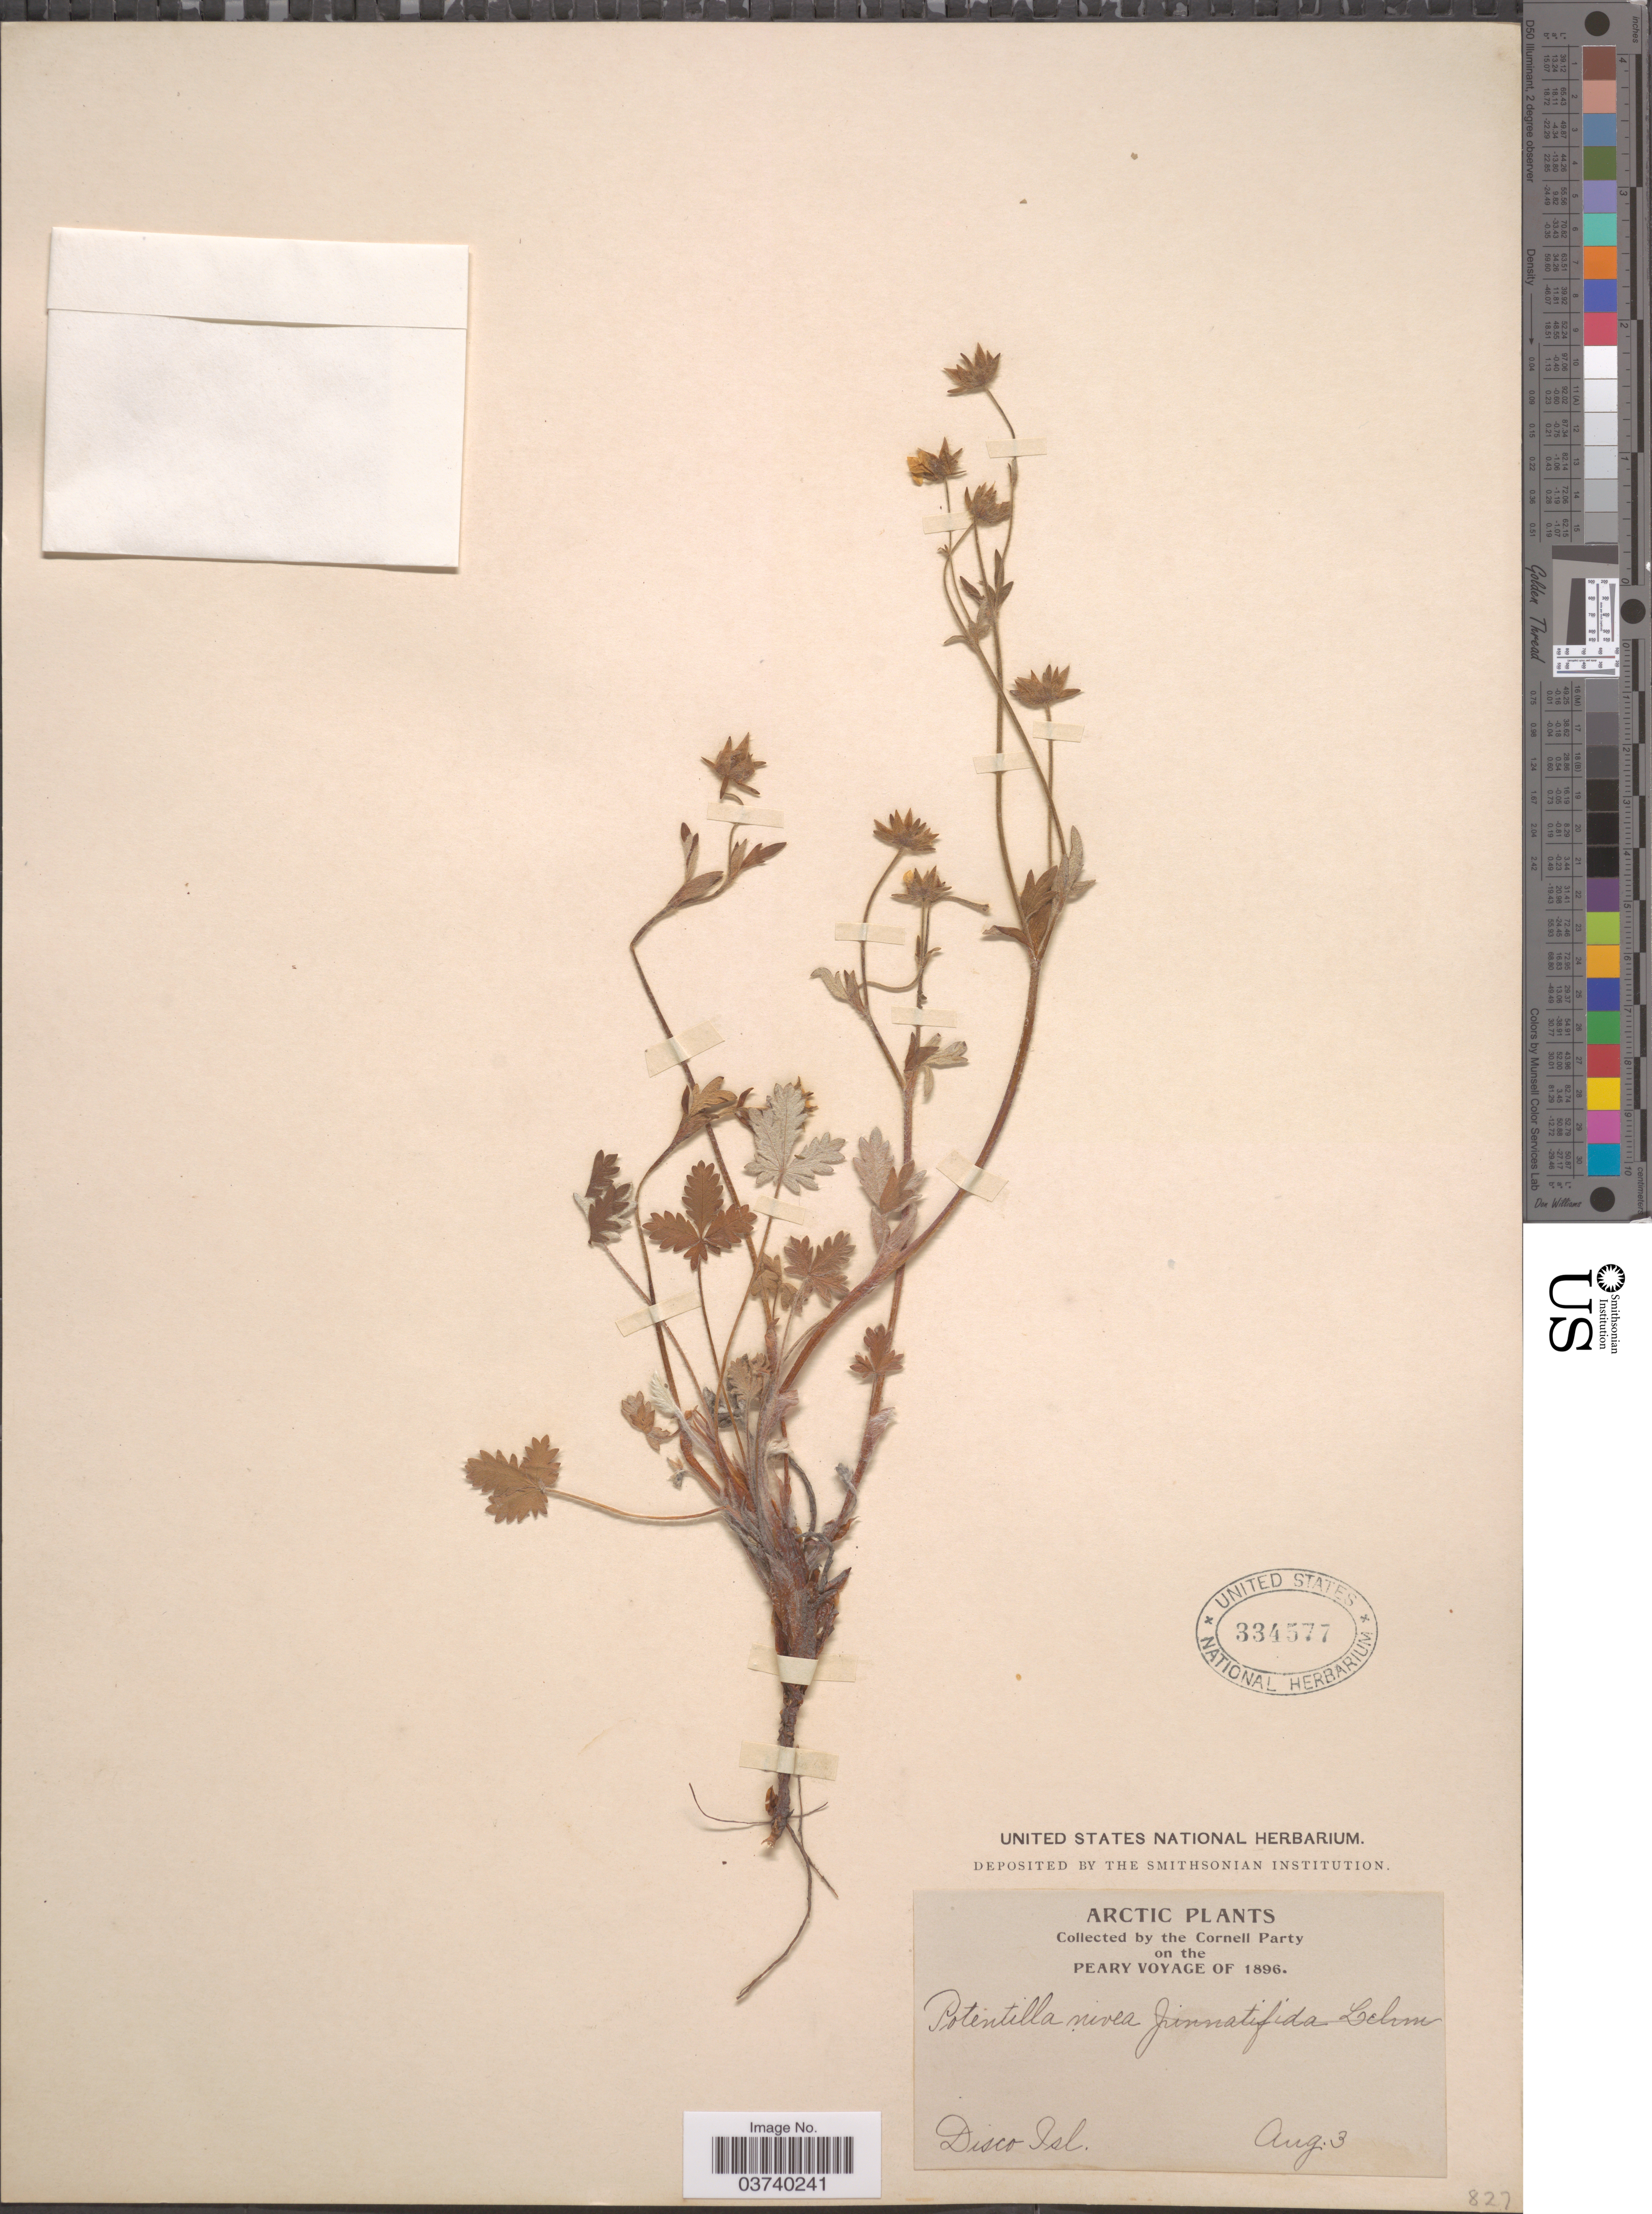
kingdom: Plantae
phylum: Tracheophyta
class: Magnoliopsida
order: Rosales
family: Rosaceae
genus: Potentilla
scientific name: Potentilla nivea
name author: L.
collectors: Cornell Party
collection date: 1896-08-03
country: Greenland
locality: Arctic. Disco Isl.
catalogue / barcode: US 334577